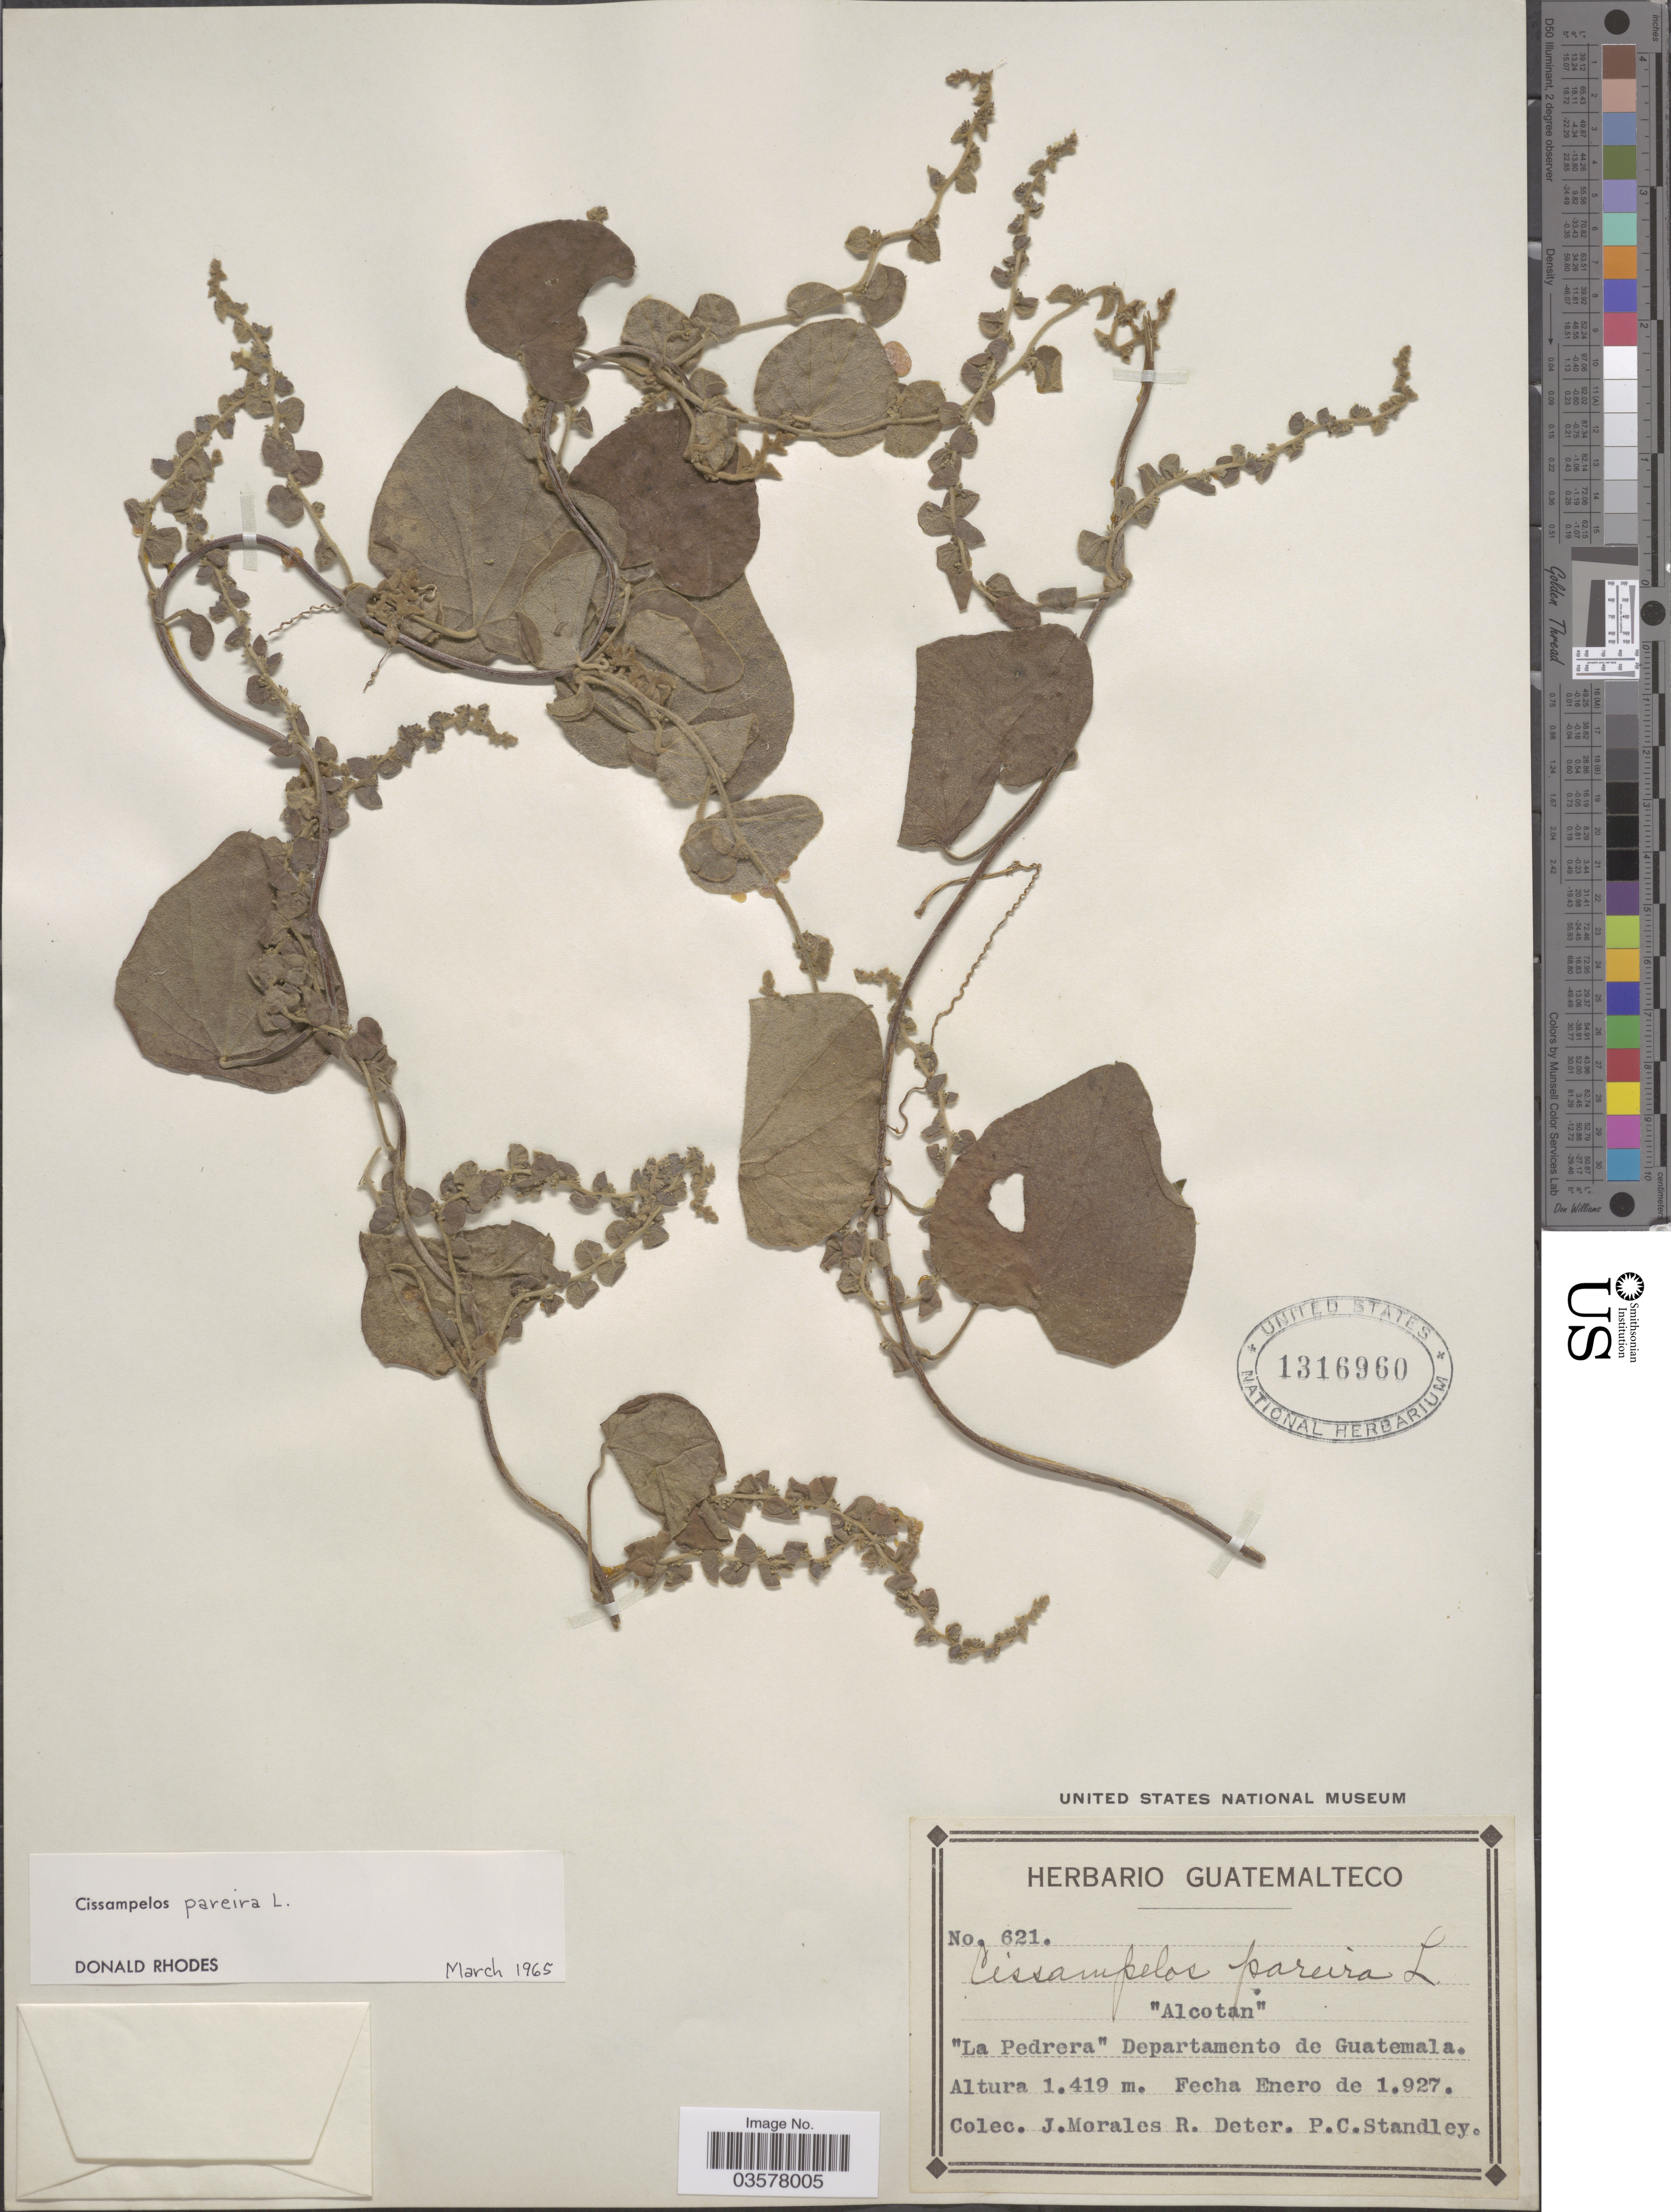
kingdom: Plantae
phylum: Tracheophyta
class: Magnoliopsida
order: Ranunculales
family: Menispermaceae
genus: Cissampelos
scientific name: Cissampelos pareira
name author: L.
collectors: J. Morales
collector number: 621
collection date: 1927-01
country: Guatemala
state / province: Guatemala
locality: La Pedrera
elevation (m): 1419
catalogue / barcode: US 1316960